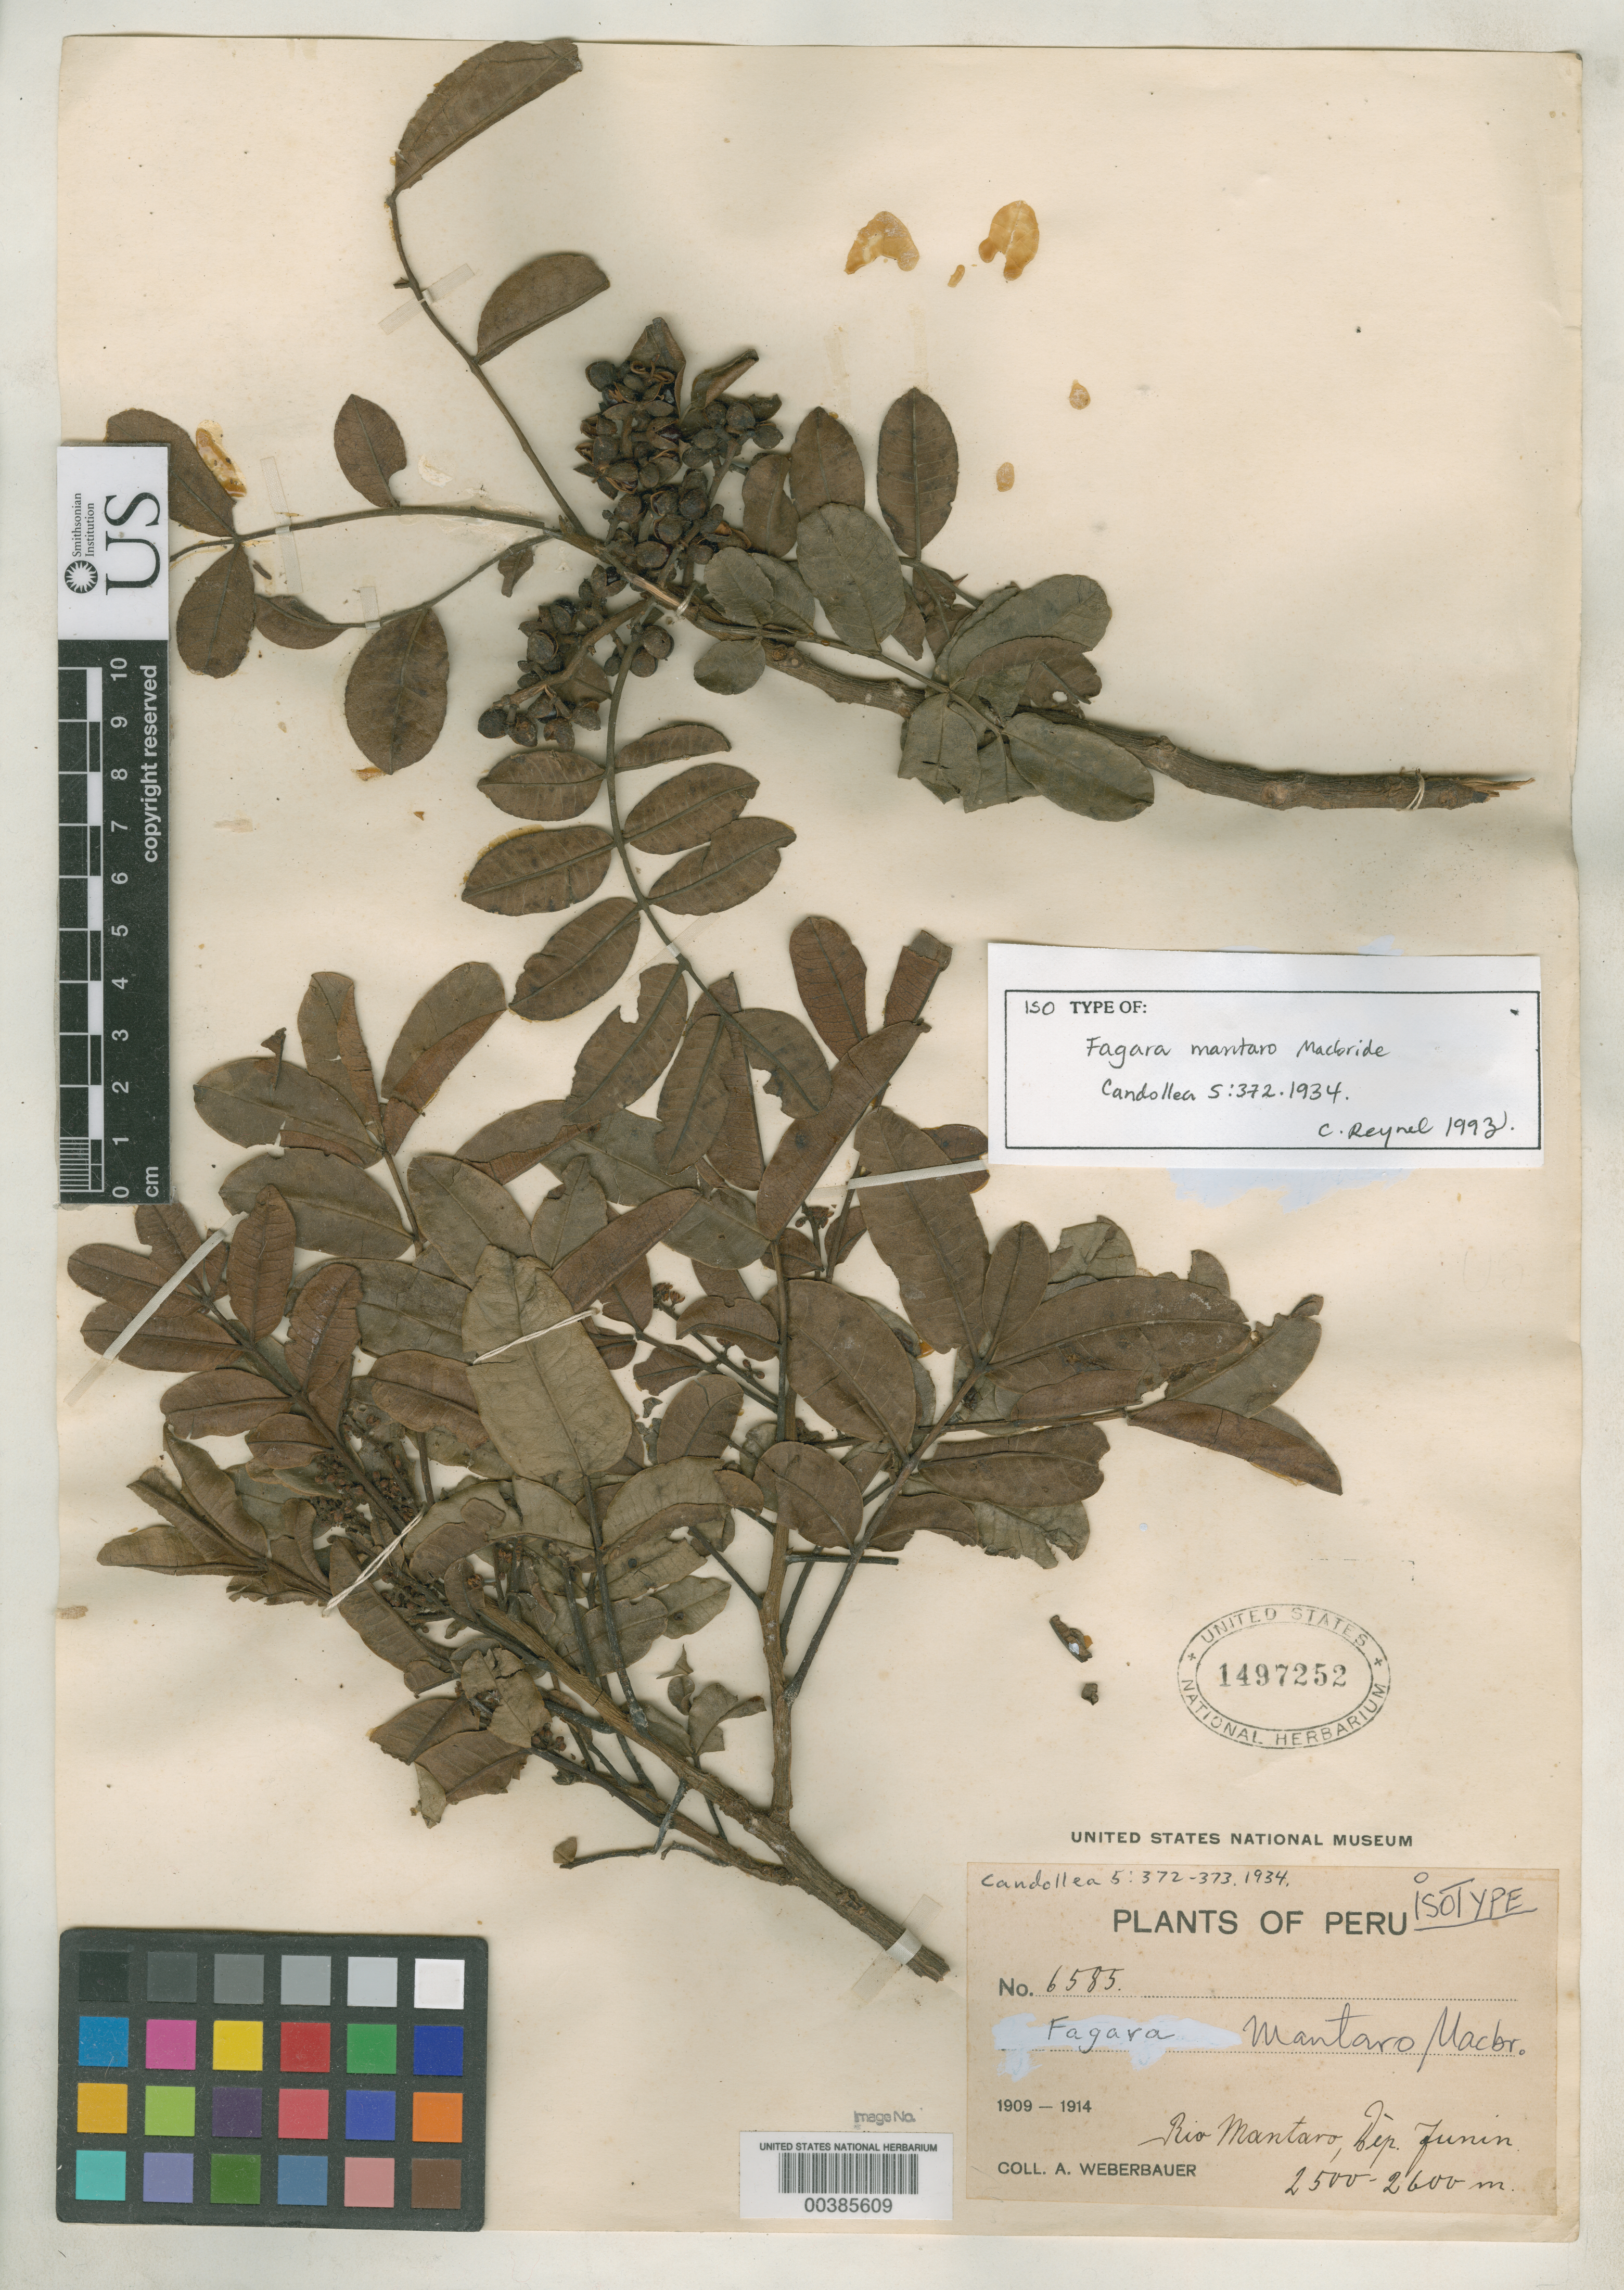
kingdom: Plantae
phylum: Tracheophyta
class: Magnoliopsida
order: Sapindales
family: Rutaceae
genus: Fagara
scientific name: Fagara mantaro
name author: J.F. Macbr.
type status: Isotype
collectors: A. Weberbauer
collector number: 6585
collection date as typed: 1909 to -- --- 1914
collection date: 1909/1914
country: Peru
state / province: Junín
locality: Rio Mantaro.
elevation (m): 2500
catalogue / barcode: US 1497252